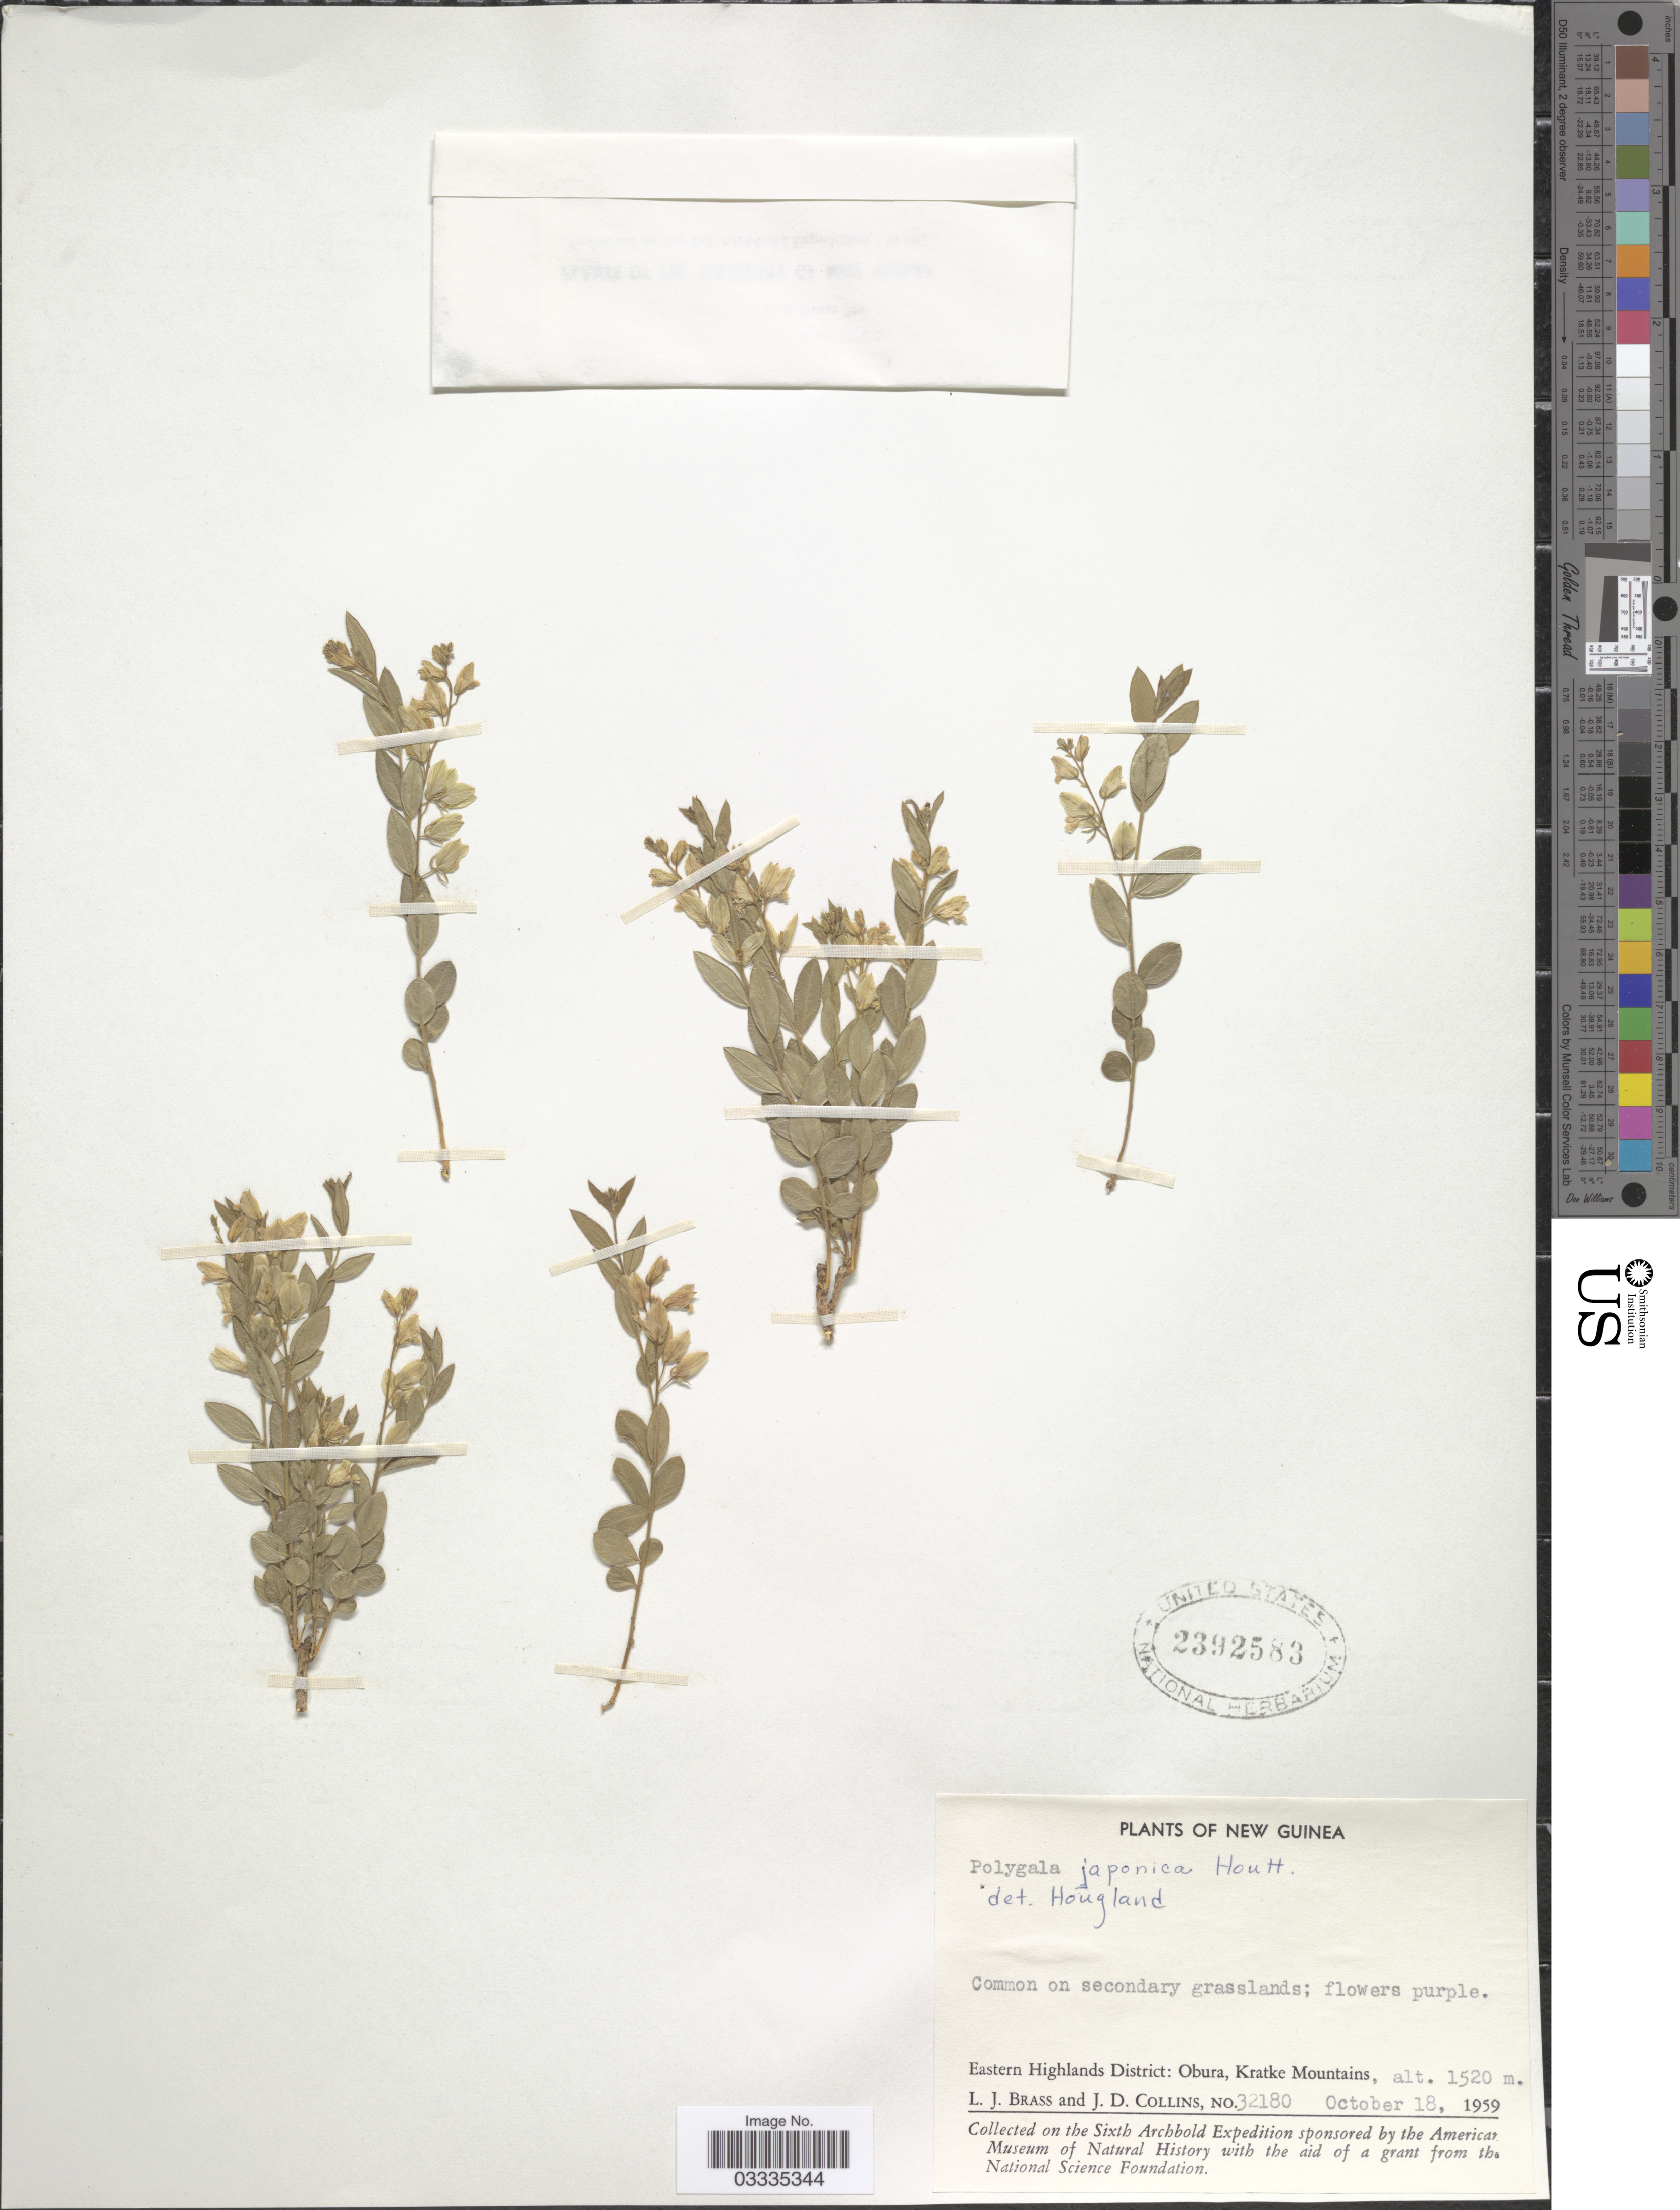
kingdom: Plantae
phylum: Tracheophyta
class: Magnoliopsida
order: Fabales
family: Polygalaceae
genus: Polygala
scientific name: Polygala japonica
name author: Houtt.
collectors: L. J. Brass & J. Collins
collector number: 32180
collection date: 1959-10-18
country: Papua New Guinea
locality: New Guinea. Eastern Highlands District: Obura, Kratke Mountains.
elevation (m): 1520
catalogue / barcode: US 2392583